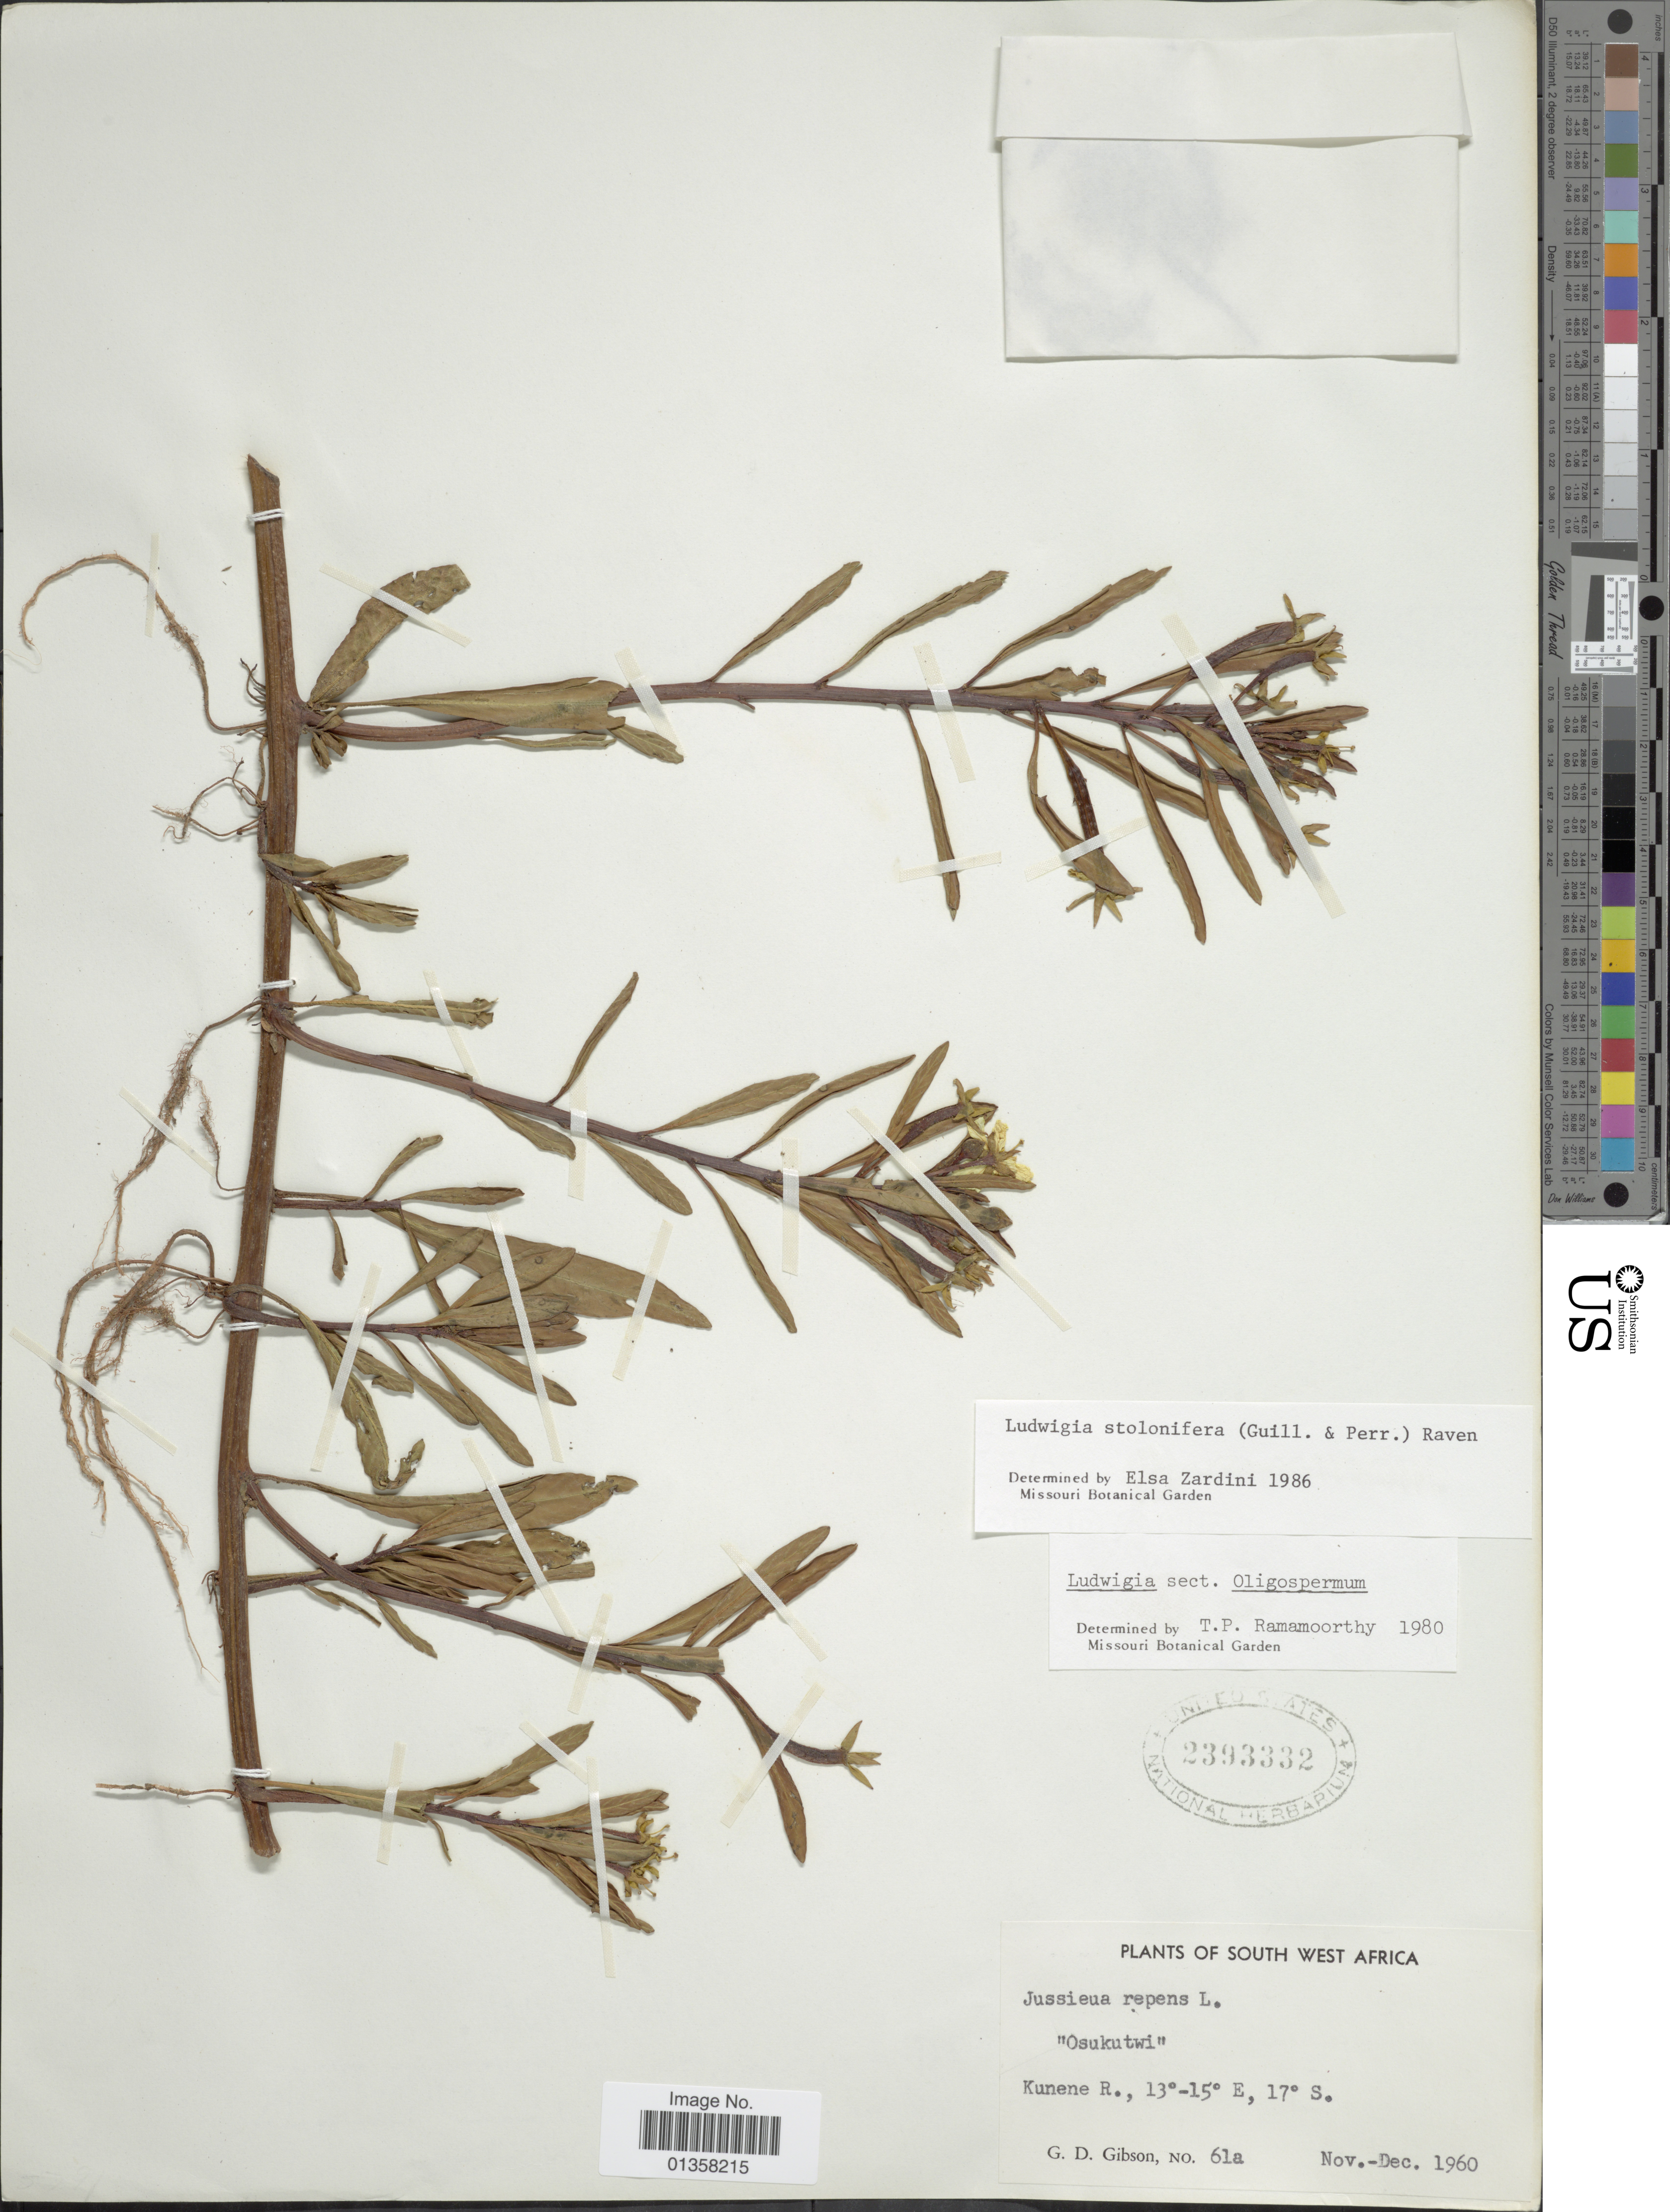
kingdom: Plantae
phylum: Tracheophyta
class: Magnoliopsida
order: Myrtales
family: Onagraceae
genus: Ludwigia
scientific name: Ludwigia stolonifera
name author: (Guill. & Perr.) P.H. Raven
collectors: G. D. Gibson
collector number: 61a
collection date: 1960-11/1960-12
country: Namibia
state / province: Kunene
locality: South West Africa, "Osukutwi"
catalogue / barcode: US 2393332